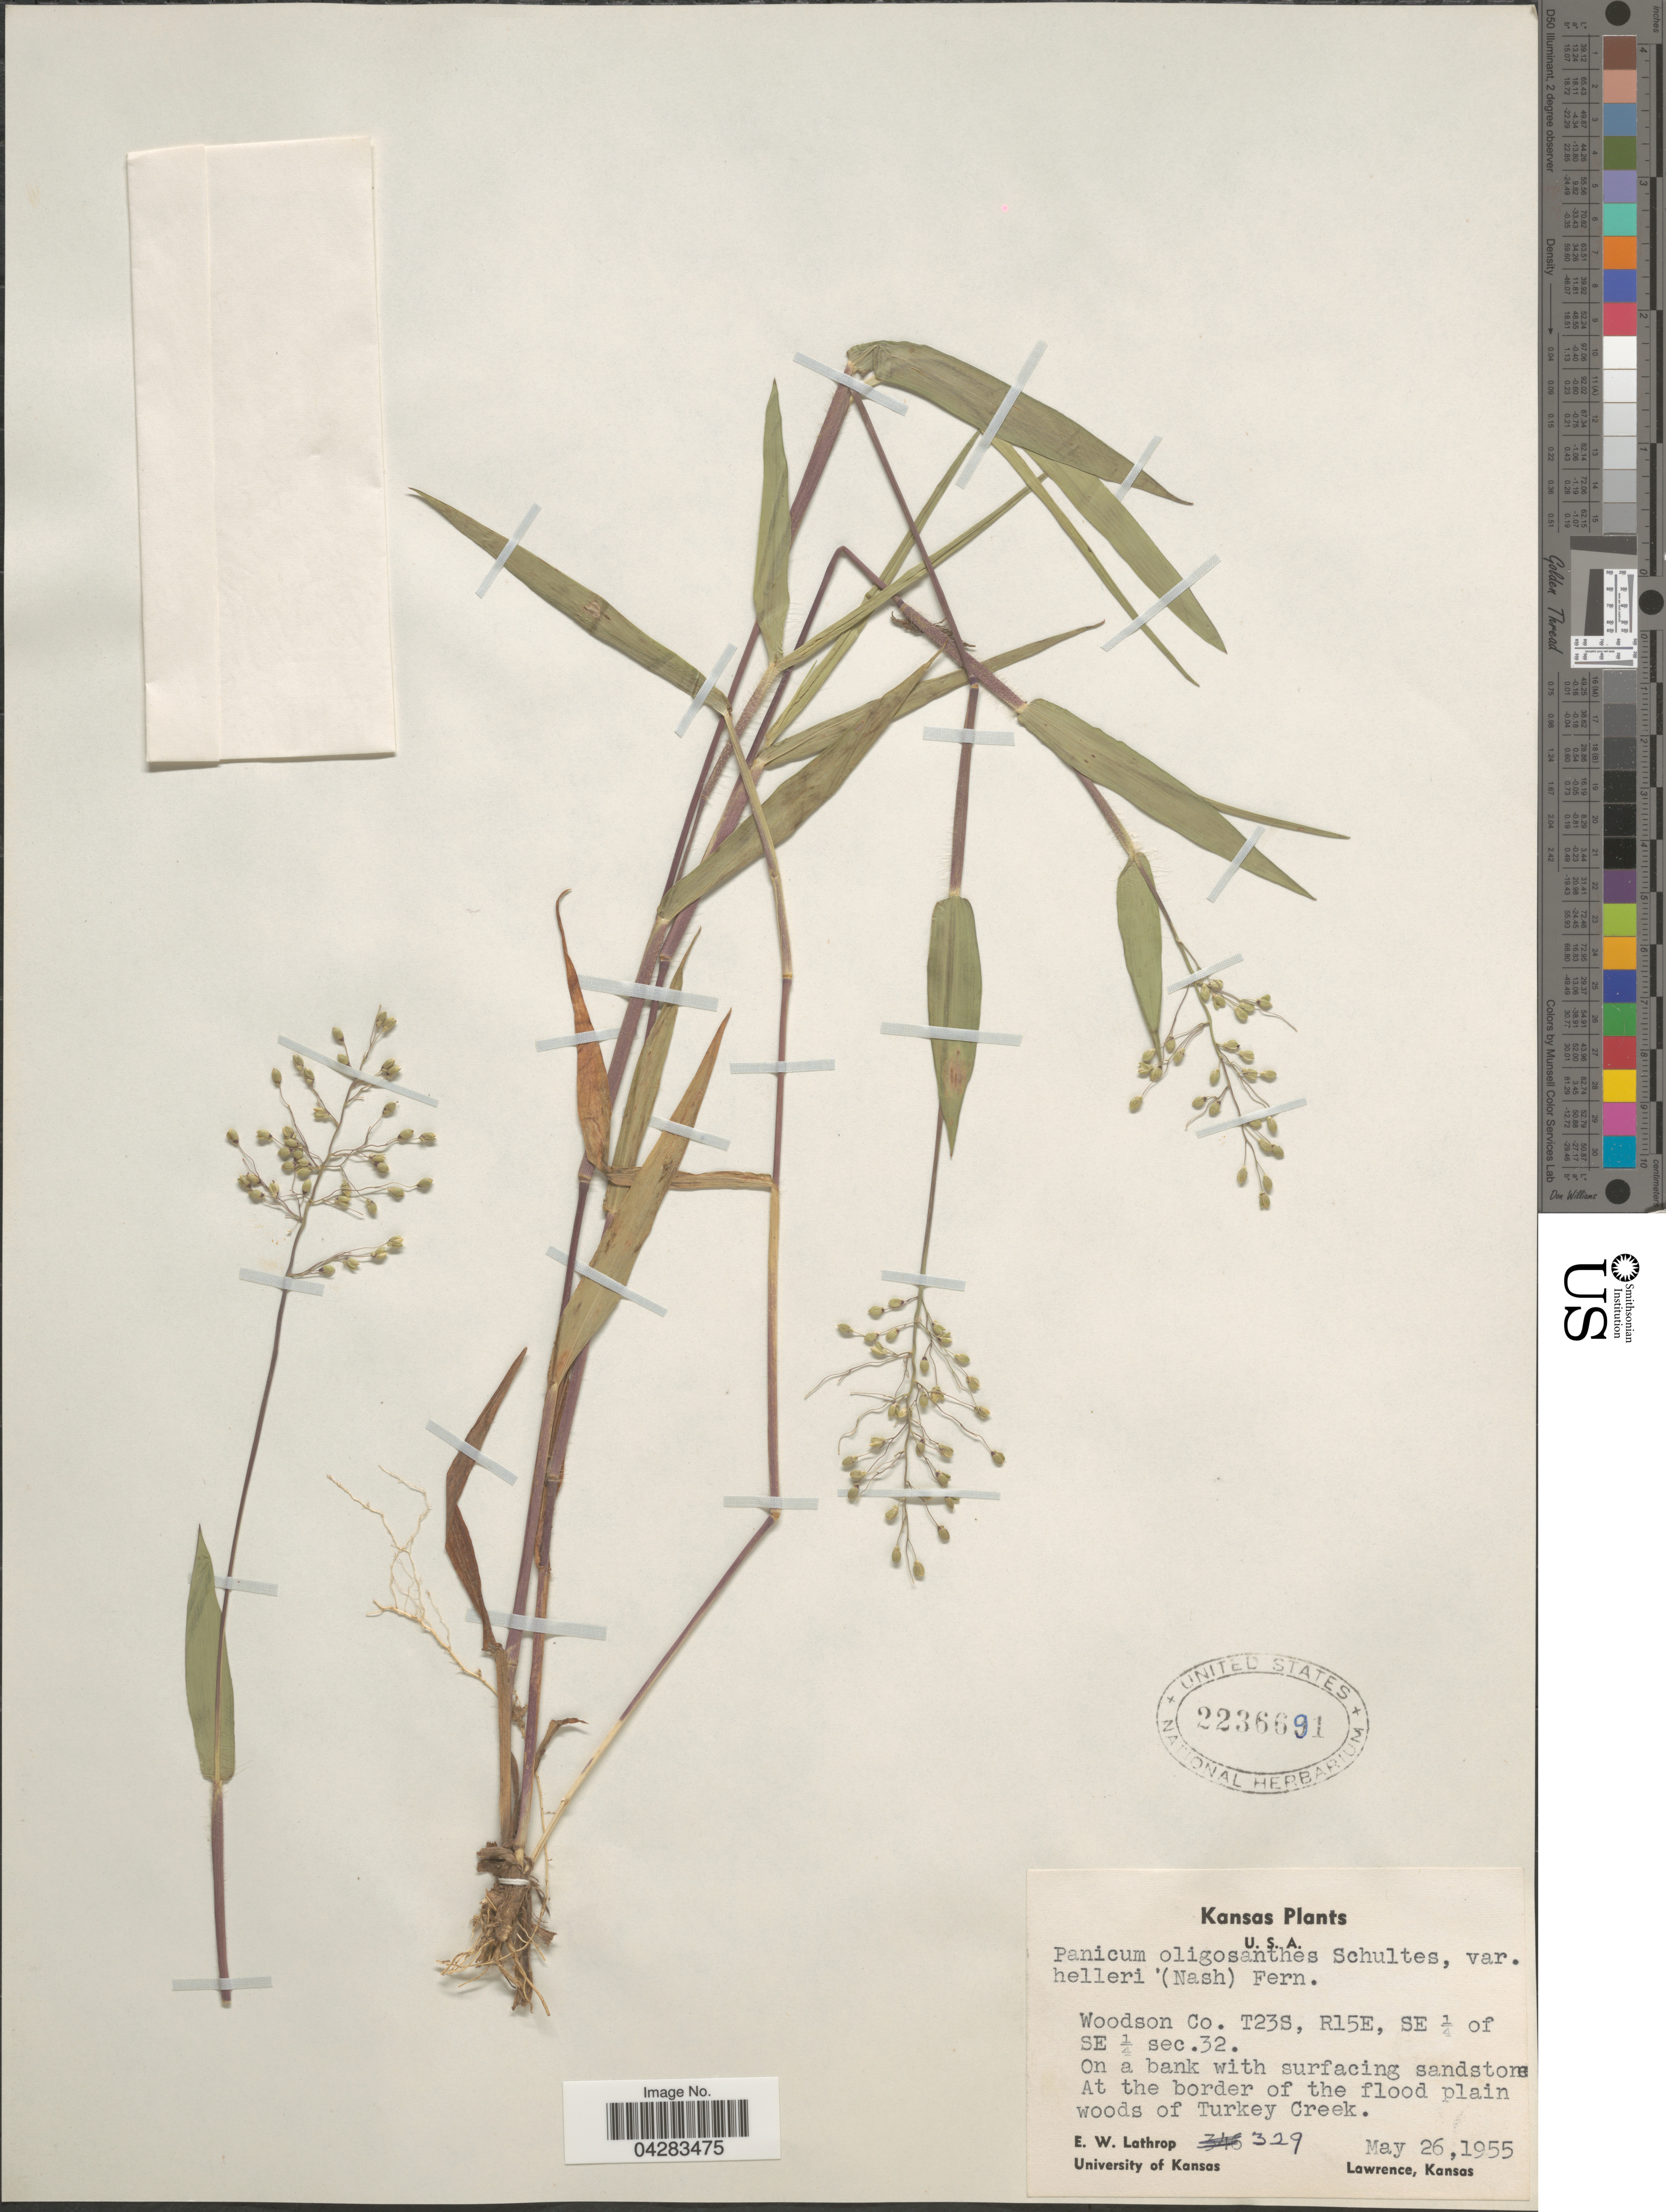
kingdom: Plantae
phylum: Tracheophyta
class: Liliopsida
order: Poales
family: Poaceae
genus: Dichanthelium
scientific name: Dichanthelium oligosanthes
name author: (Schult.) Gould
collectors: E. W. Lathrop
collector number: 329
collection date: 1955-05-26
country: United States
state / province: Kansas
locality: Woodson Co. T23S, R15E, SE ¼ of SE ¼ sec. 32. At the border of the flood plain woods of Turkey Creek.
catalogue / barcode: US 2236691